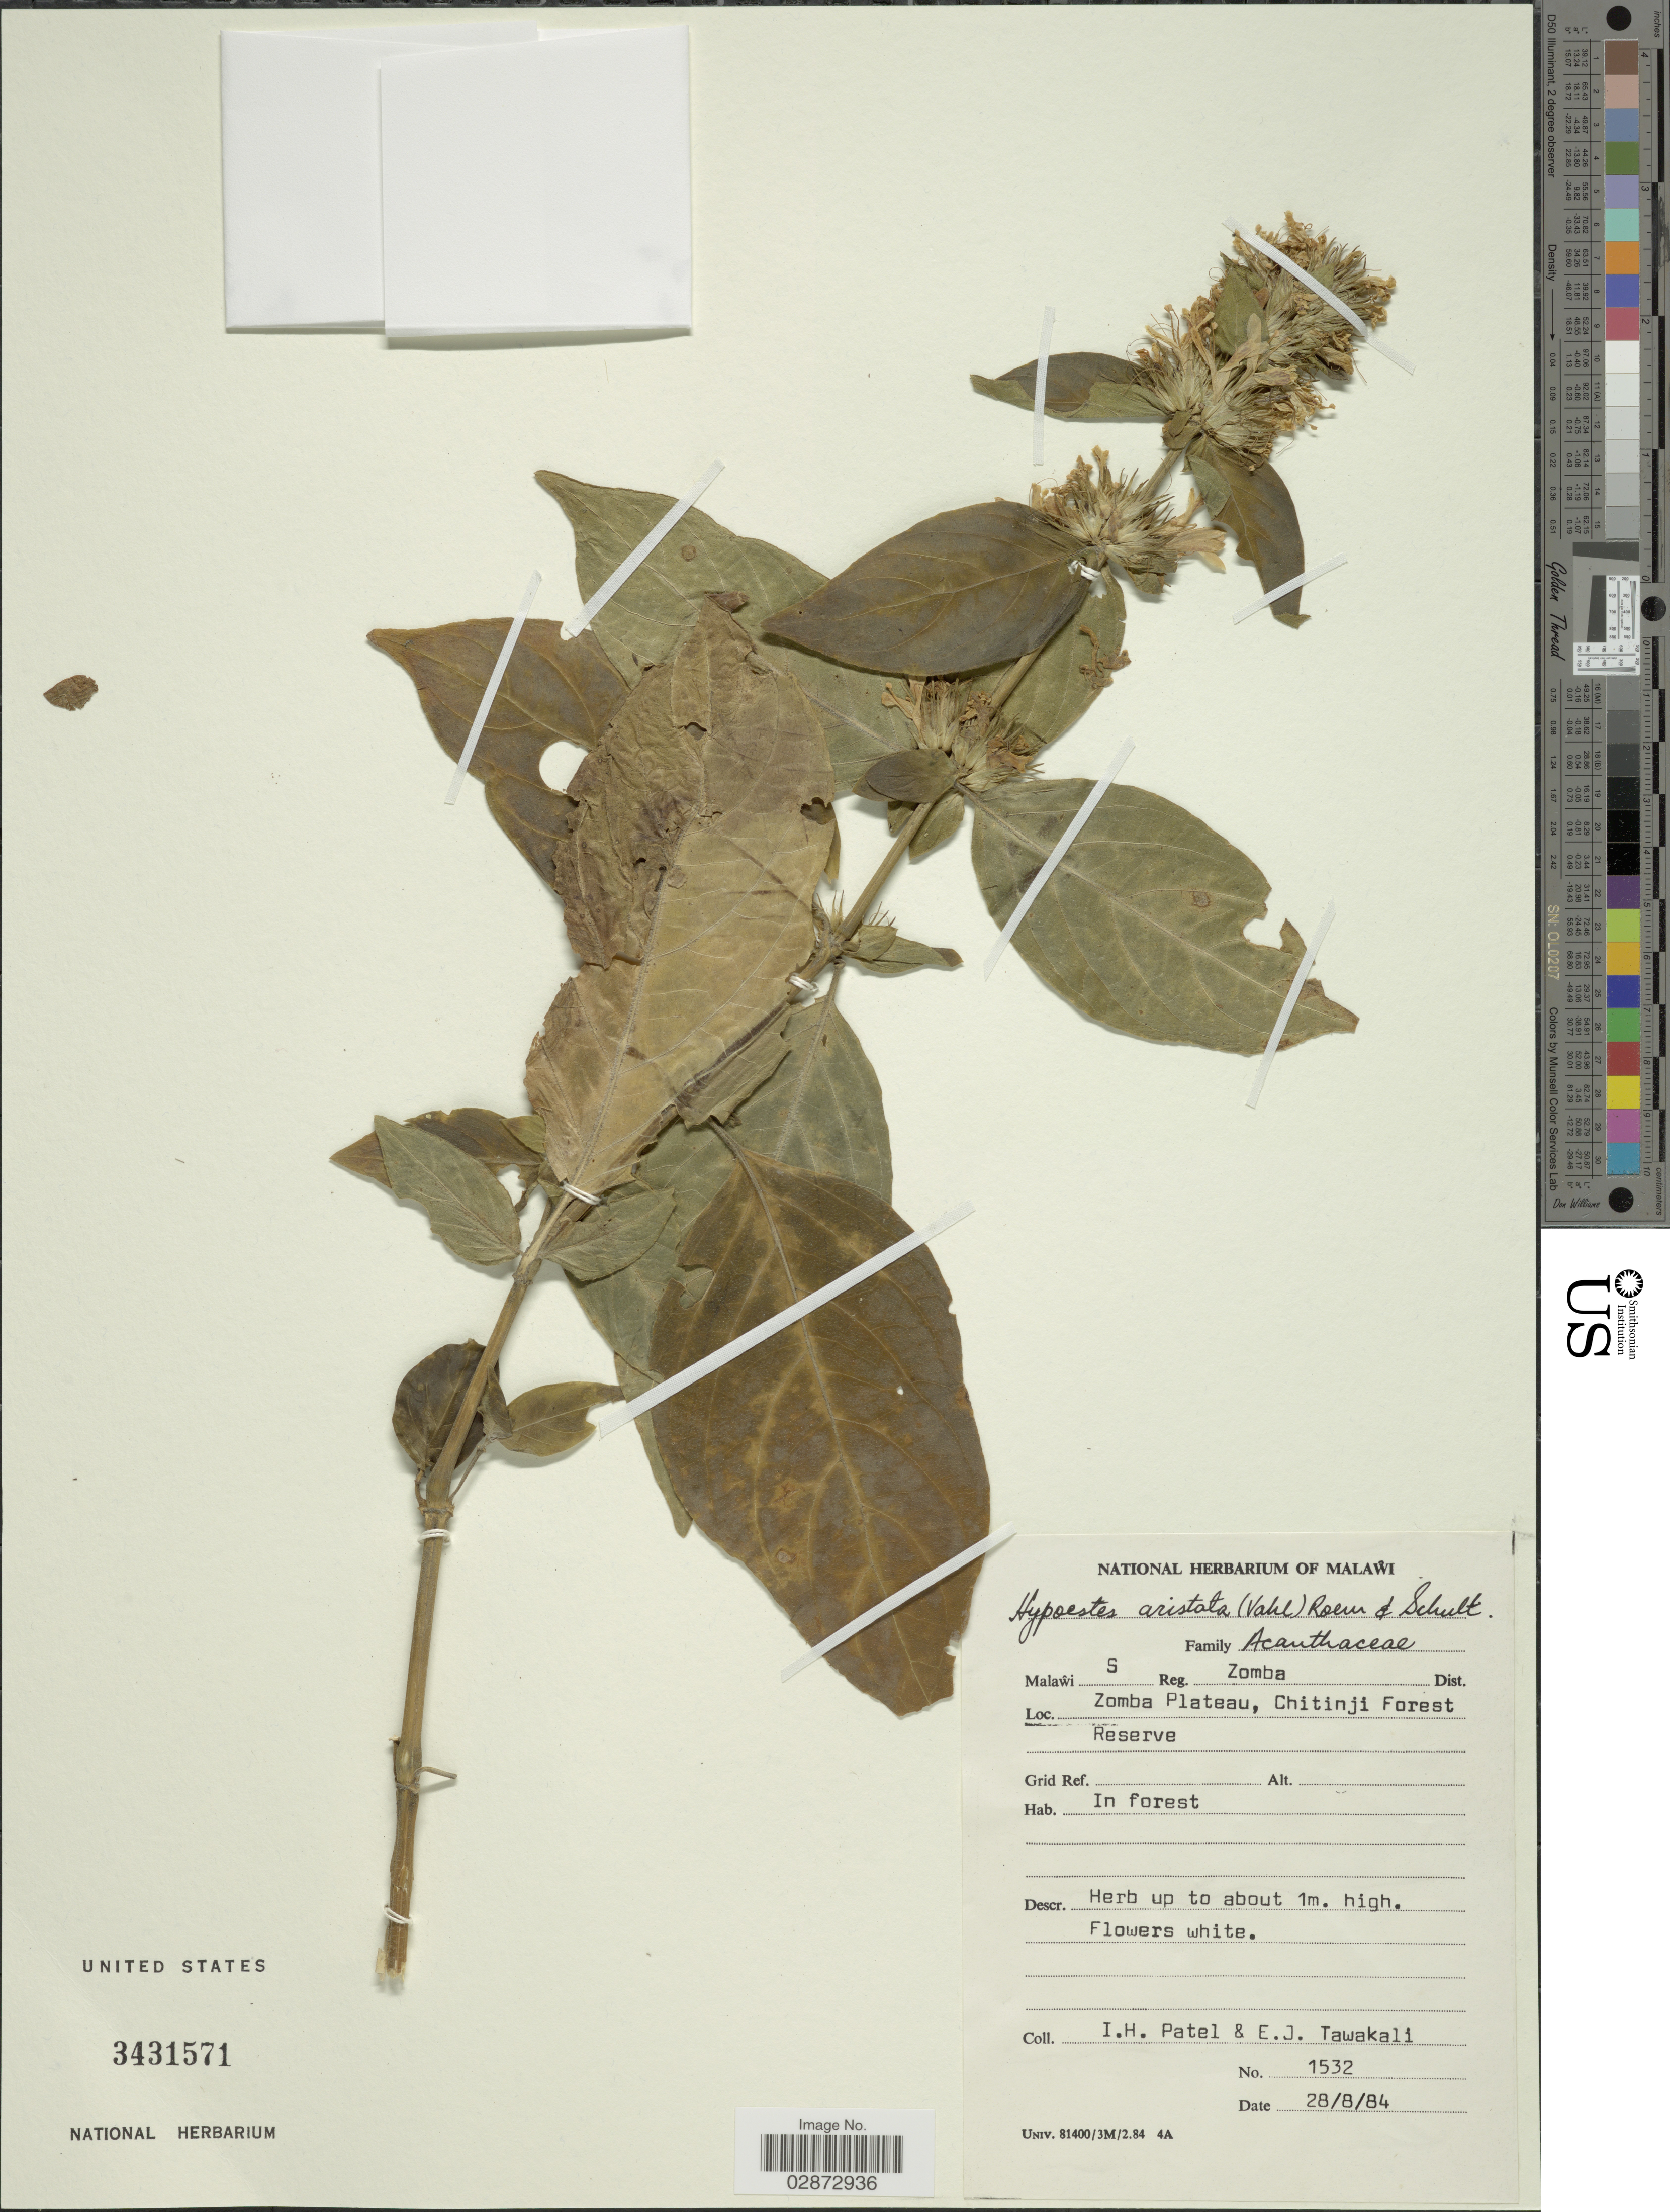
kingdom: Plantae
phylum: Tracheophyta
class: Magnoliopsida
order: Lamiales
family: Acanthaceae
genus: Hypoestes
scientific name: Hypoestes aristata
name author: (Vahl) Sol. ex Roem. & Schult.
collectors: I. Patel & E. Tawakali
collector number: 1532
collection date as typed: Transcribed d/m/y: 28/8/84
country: Malawi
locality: S Reg. Zomba Dist., Zomba Plateau, Chitinji Forest Reserve.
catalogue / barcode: US 3431571